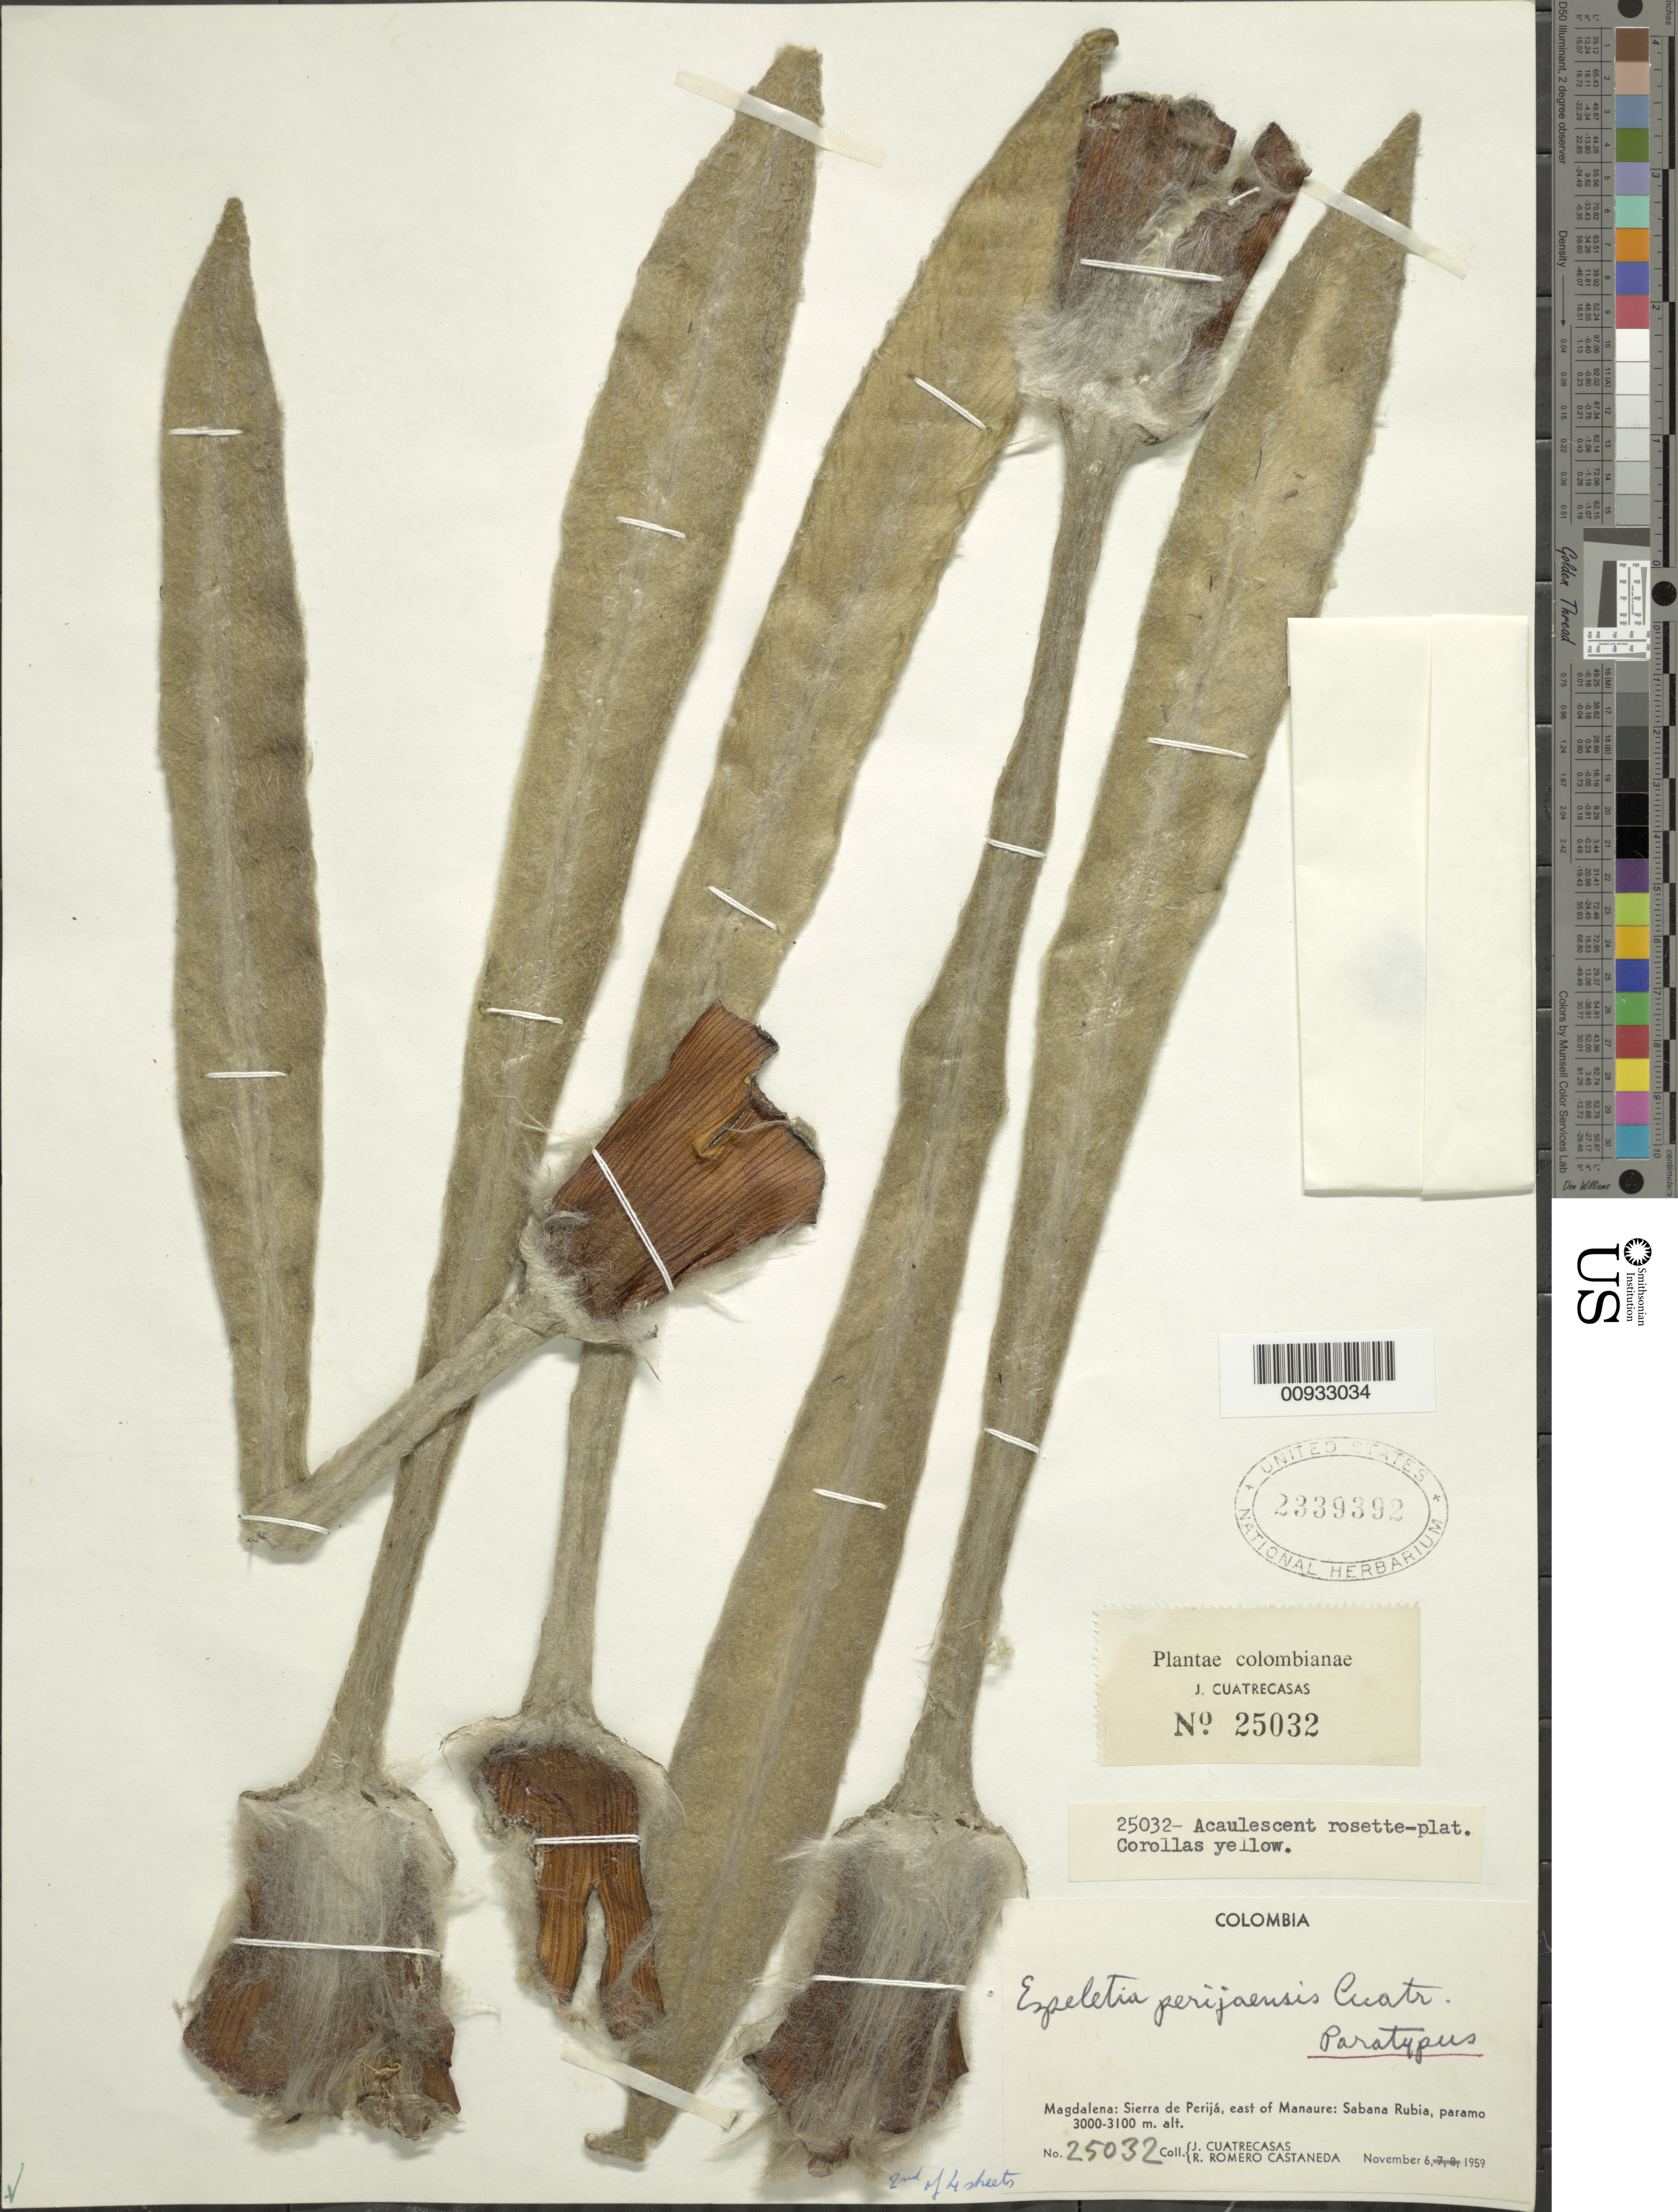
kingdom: Plantae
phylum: Tracheophyta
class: Magnoliopsida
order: Asterales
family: Asteraceae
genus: Espeletia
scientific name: Espeletia perijaensis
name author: Cuatrec.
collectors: J. Cuatrecasas & R. Romero Castañeda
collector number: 25032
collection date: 1959-11-06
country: Colombia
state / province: Magdalena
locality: Sierra de Perijá, E of Manaure: Sabana Rubia.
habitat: Páramo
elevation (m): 3000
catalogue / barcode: US 2339392